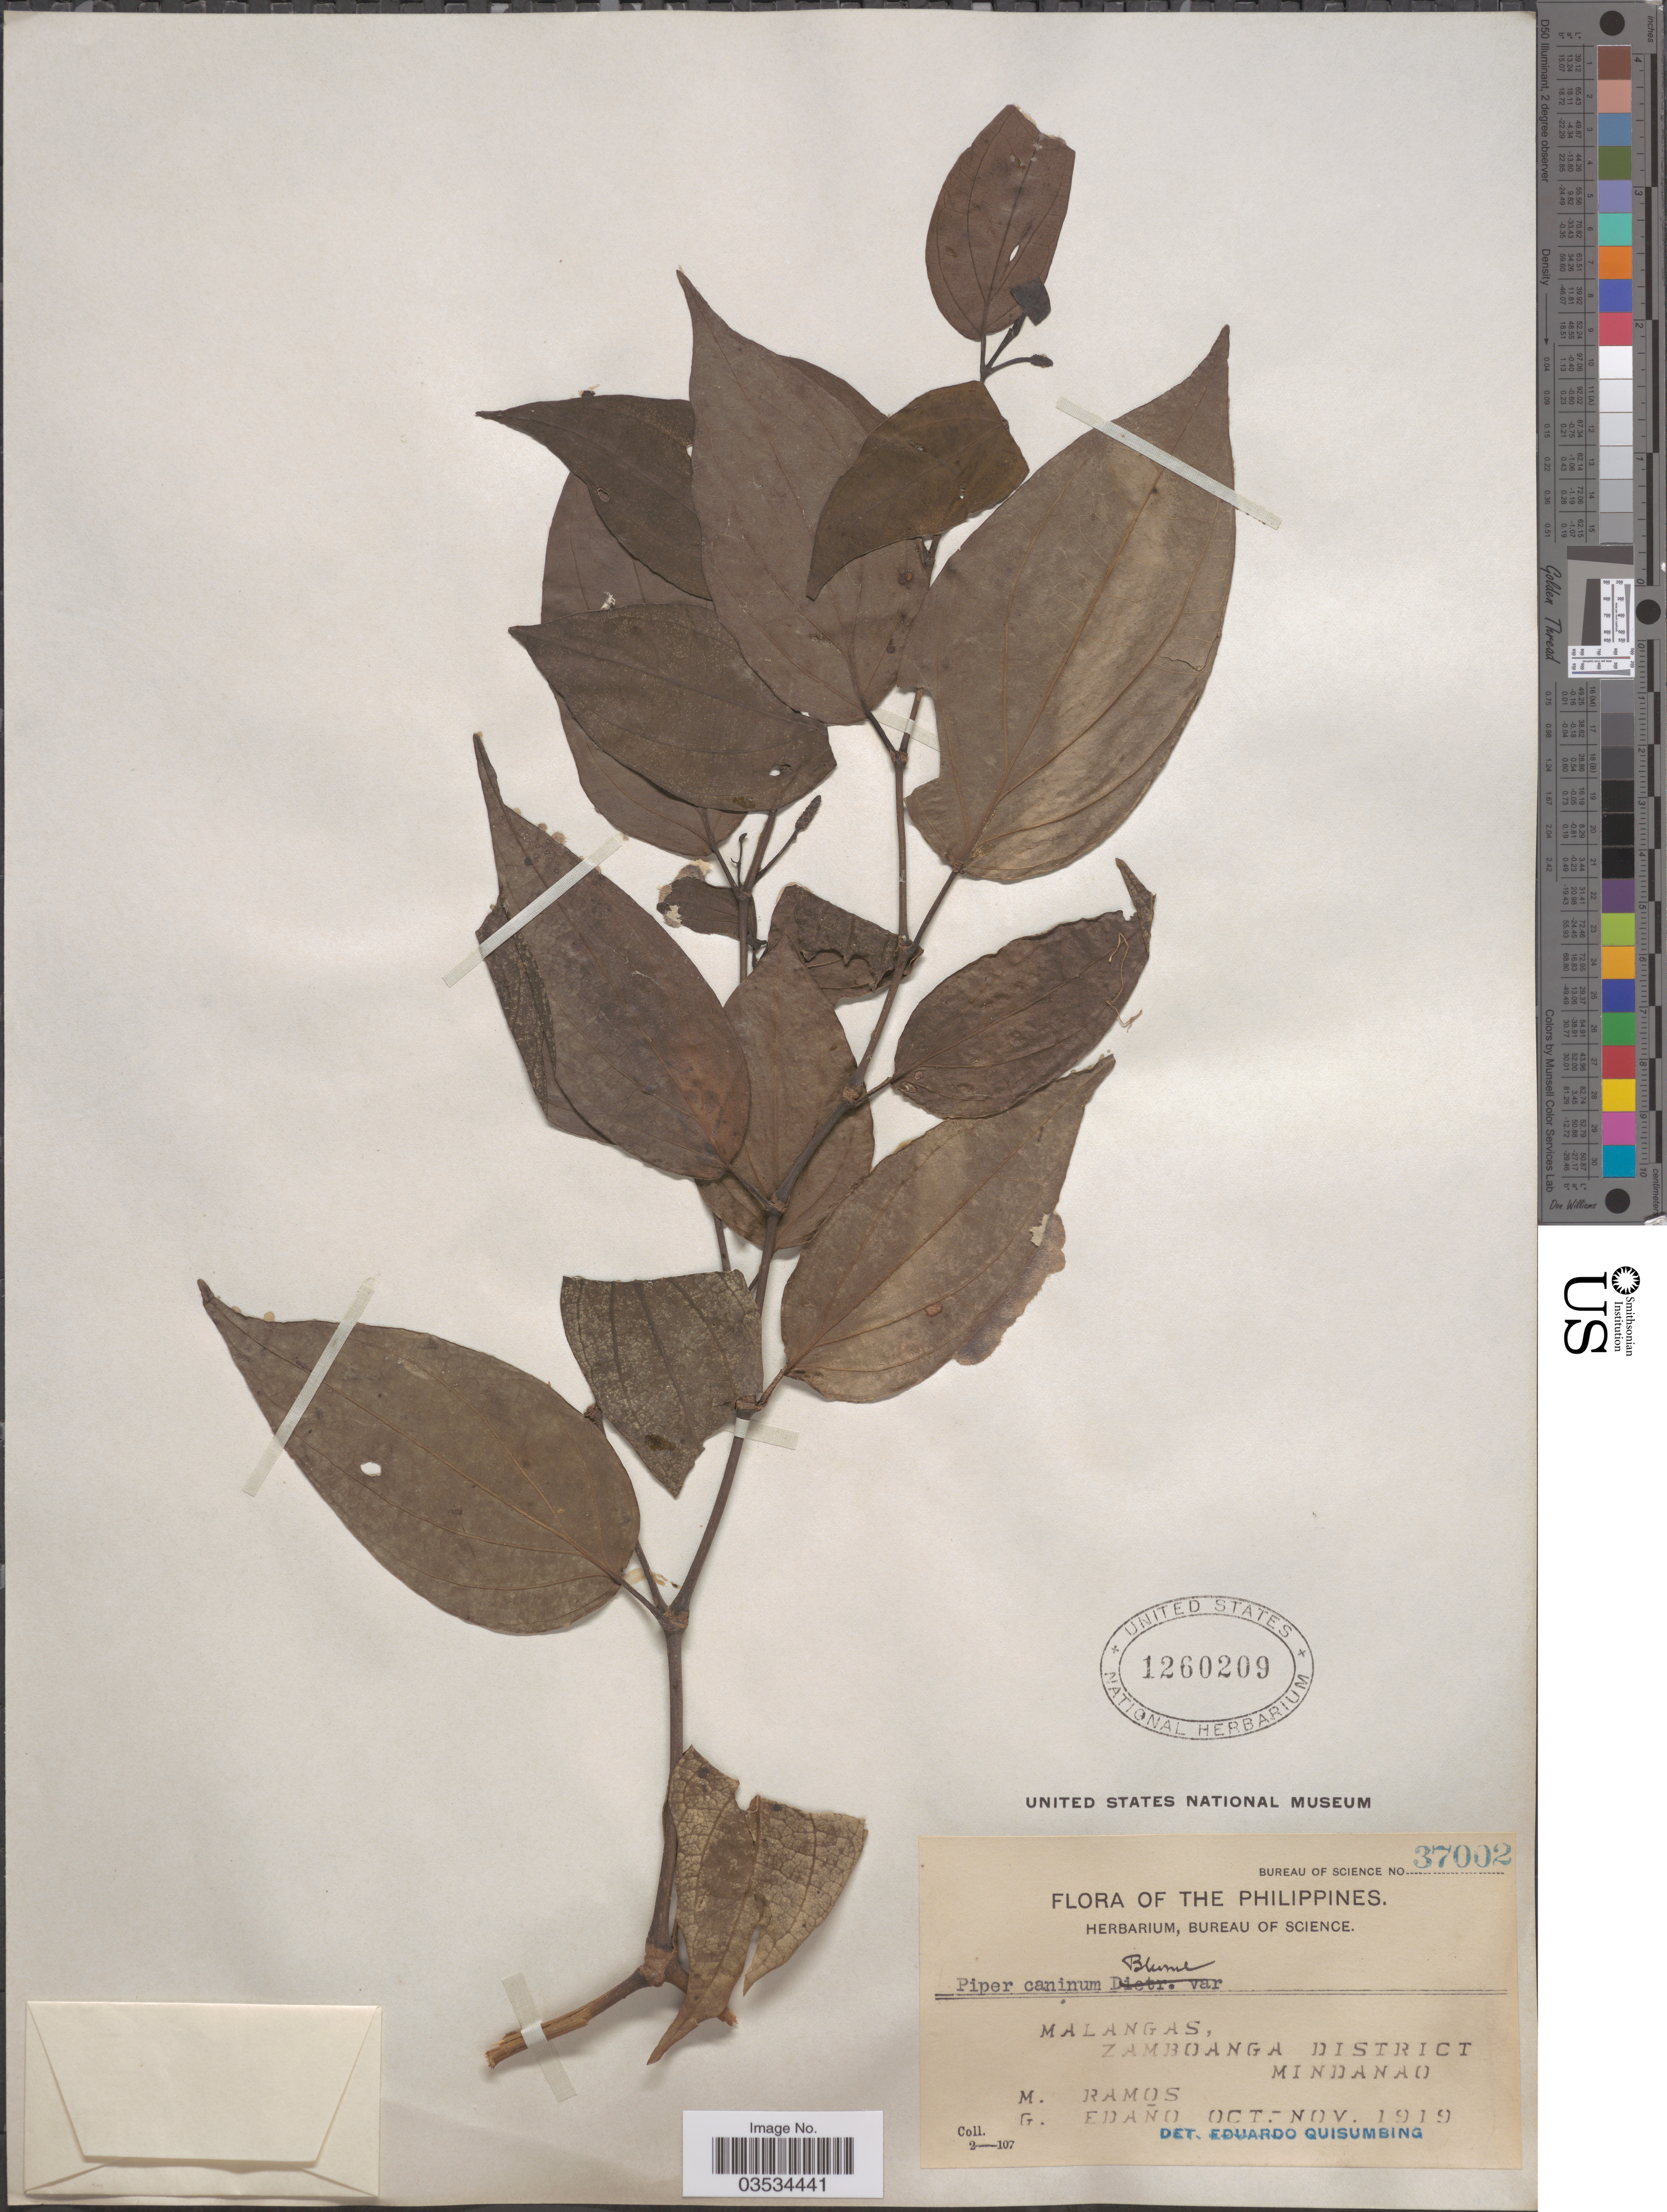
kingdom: Plantae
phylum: Tracheophyta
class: Magnoliopsida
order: Piperales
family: Piperaceae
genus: Piper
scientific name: Piper caninum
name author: Blume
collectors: M. Ramos & G. Edaño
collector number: Bureau of Science 37002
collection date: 1919-10/1919-11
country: Philippines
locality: Malangas, Zamboanga District. Mindanao.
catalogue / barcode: US 1260209